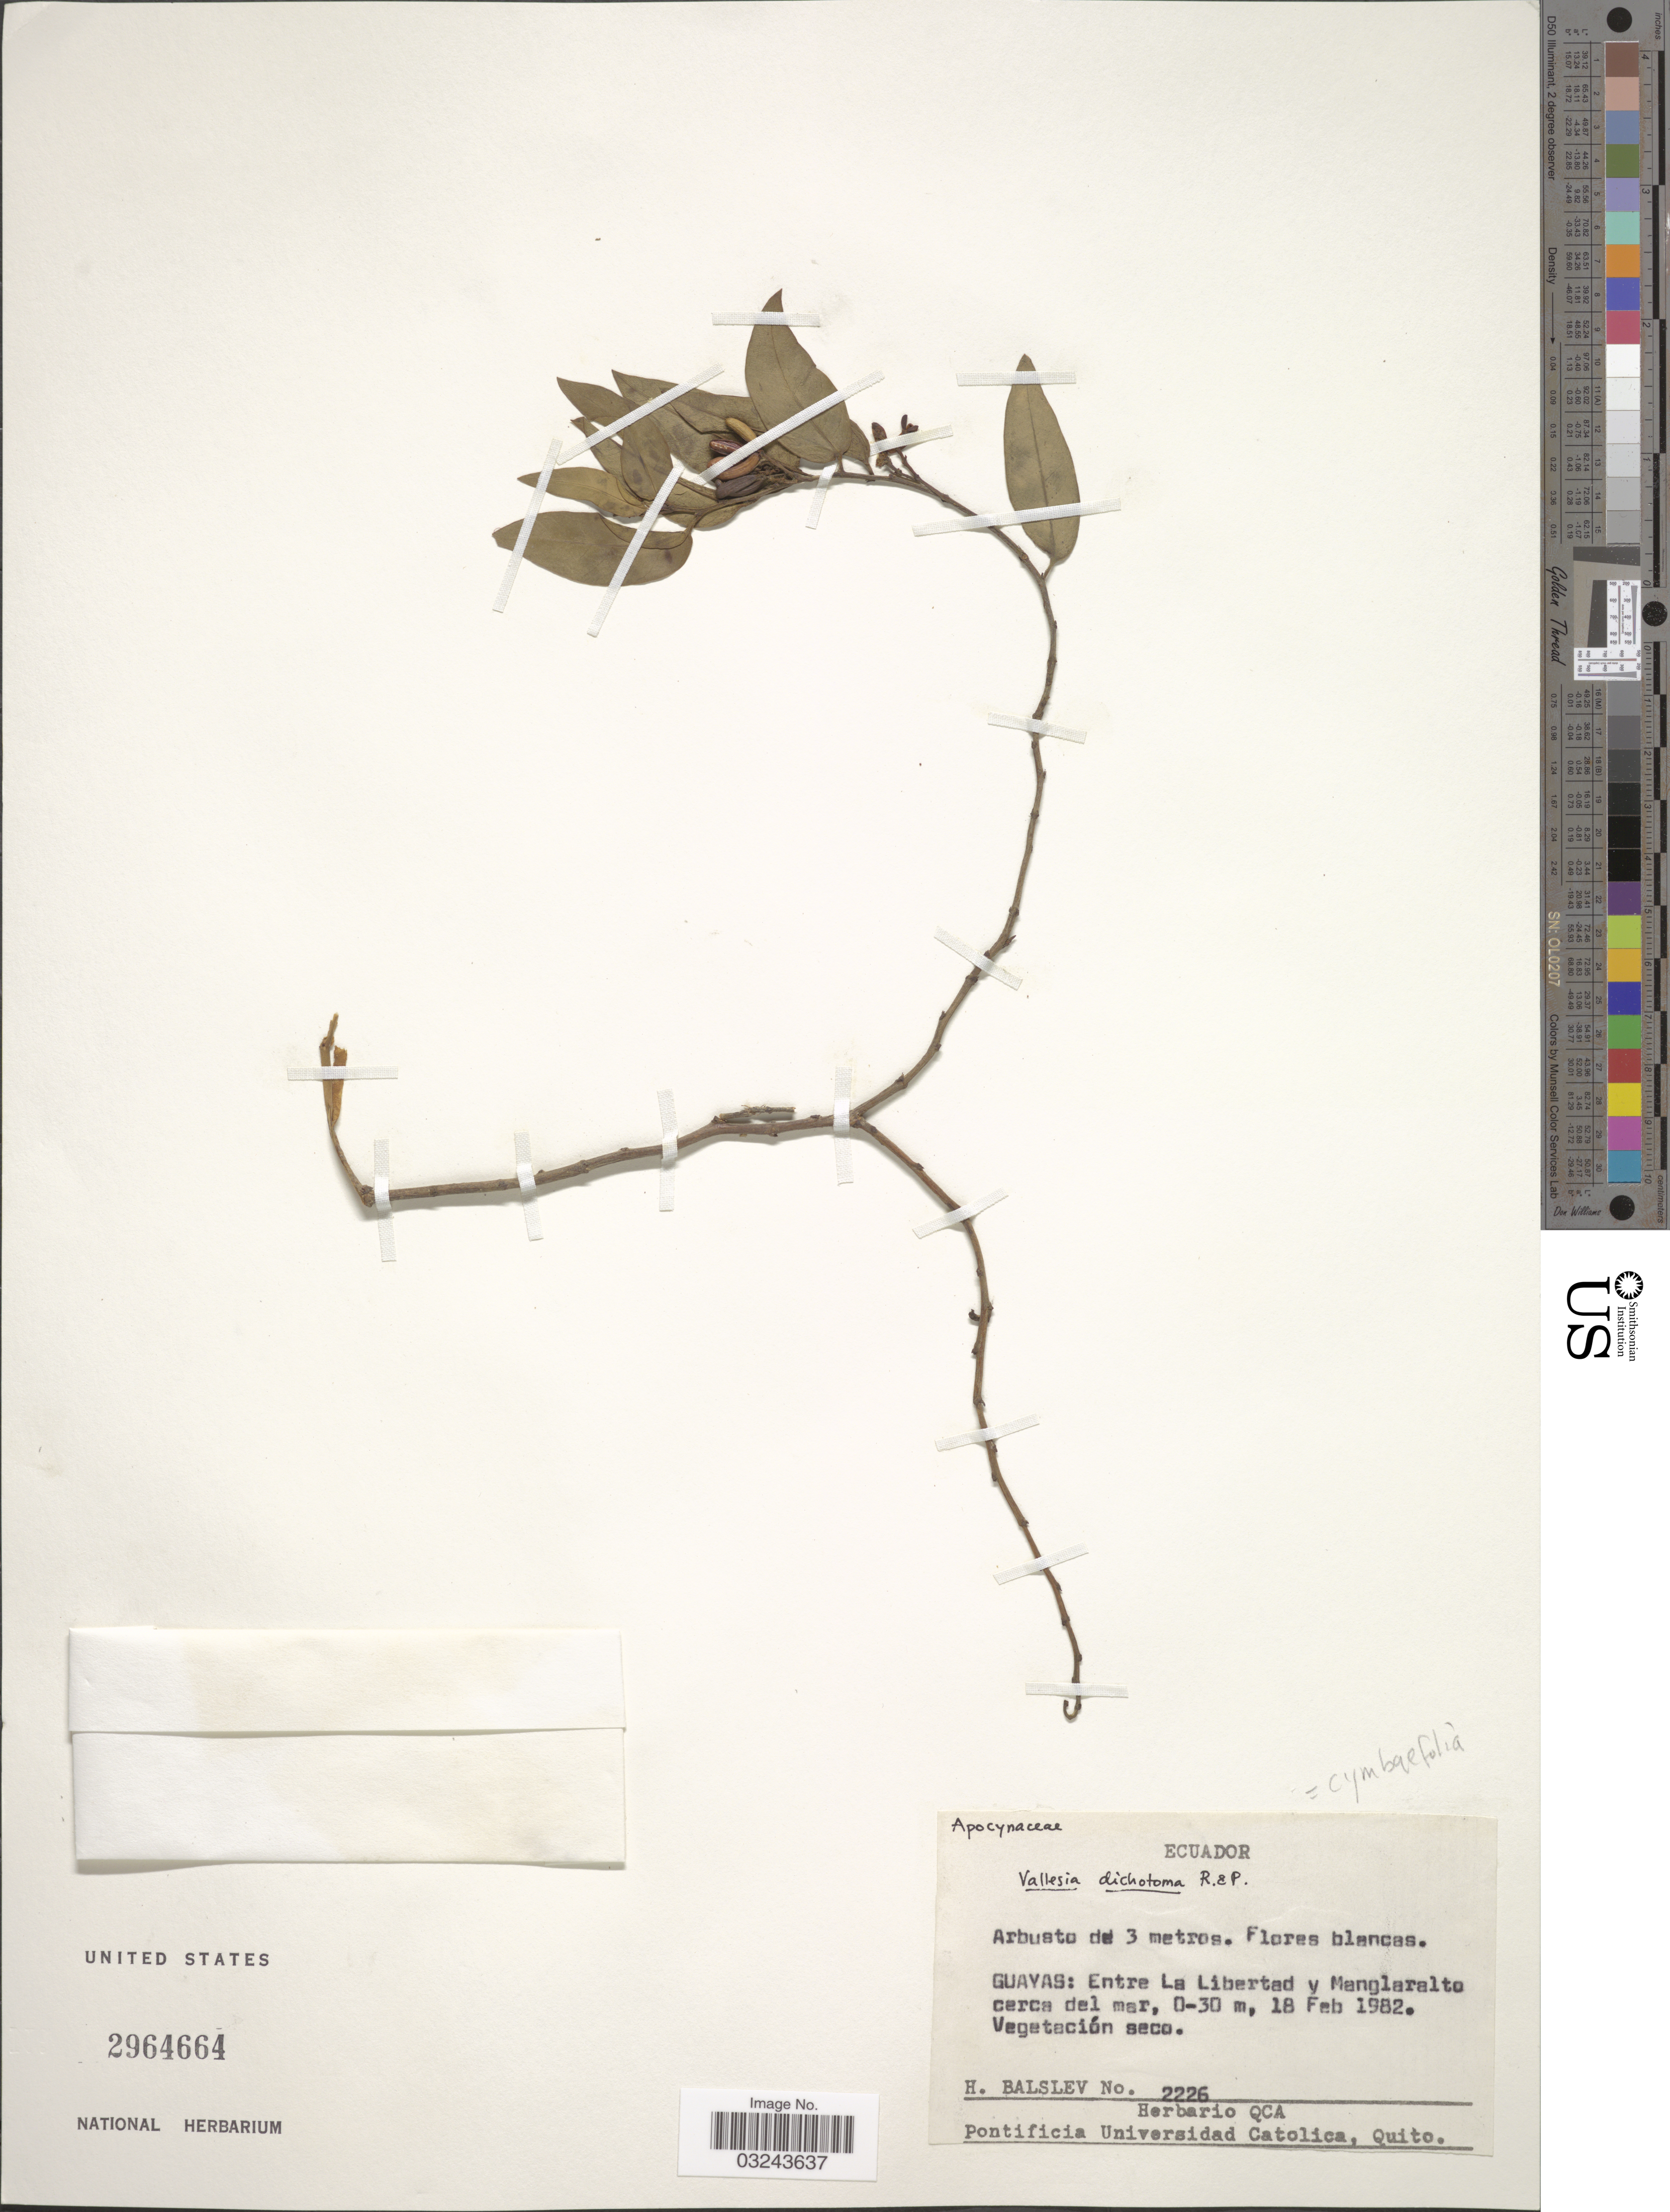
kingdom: Plantae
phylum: Tracheophyta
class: Magnoliopsida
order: Gentianales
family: Apocynaceae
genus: Vallesia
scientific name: Vallesia cymbifolia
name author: Ortega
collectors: H. Balslev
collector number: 2226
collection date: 1982-02-18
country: Ecuador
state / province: Guayas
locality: Entre La Libertad y Manglaralto cerca del mar, 0-30 m.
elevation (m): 0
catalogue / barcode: US 2964664